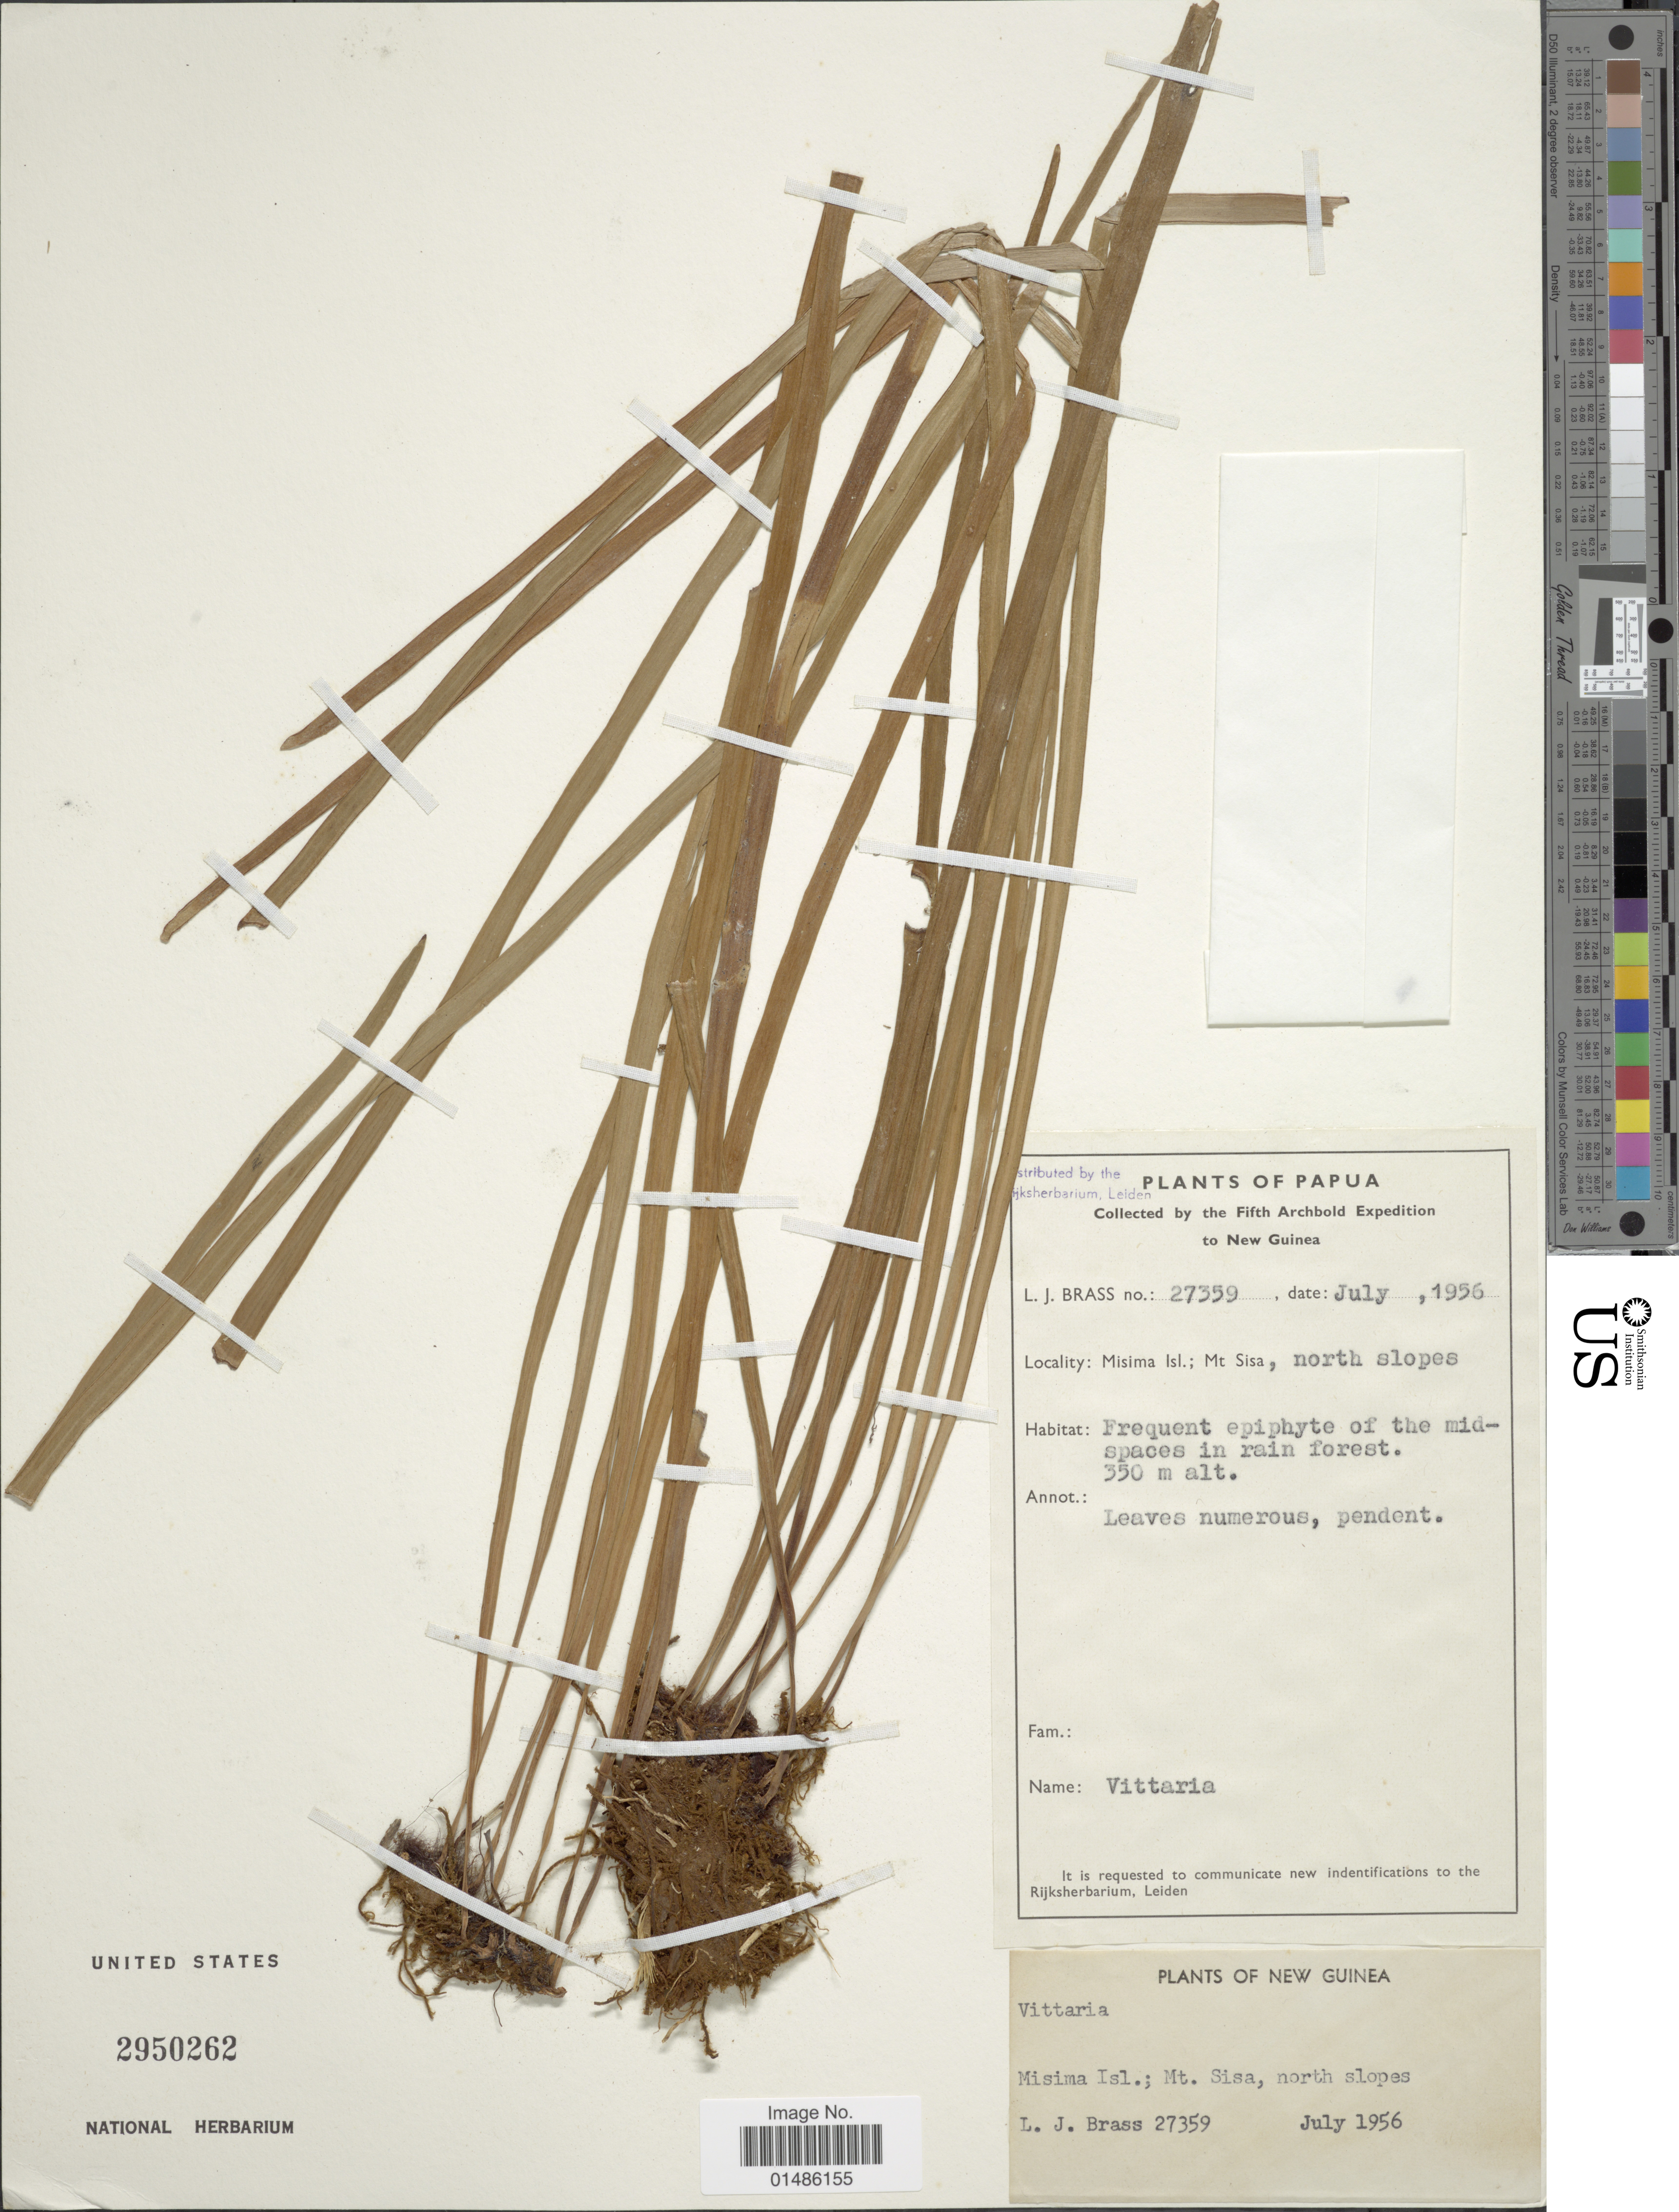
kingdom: Plantae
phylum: Tracheophyta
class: Polypodiopsida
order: Polypodiales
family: Pteridaceae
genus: Haplopteris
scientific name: Haplopteris sp.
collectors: L. J. Brass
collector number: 27359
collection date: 1956-07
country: Papua New Guinea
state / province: Milne Bay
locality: New Guinea. Misima Isl.; Mt. Sisa, north slopes.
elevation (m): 350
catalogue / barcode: US 2950262